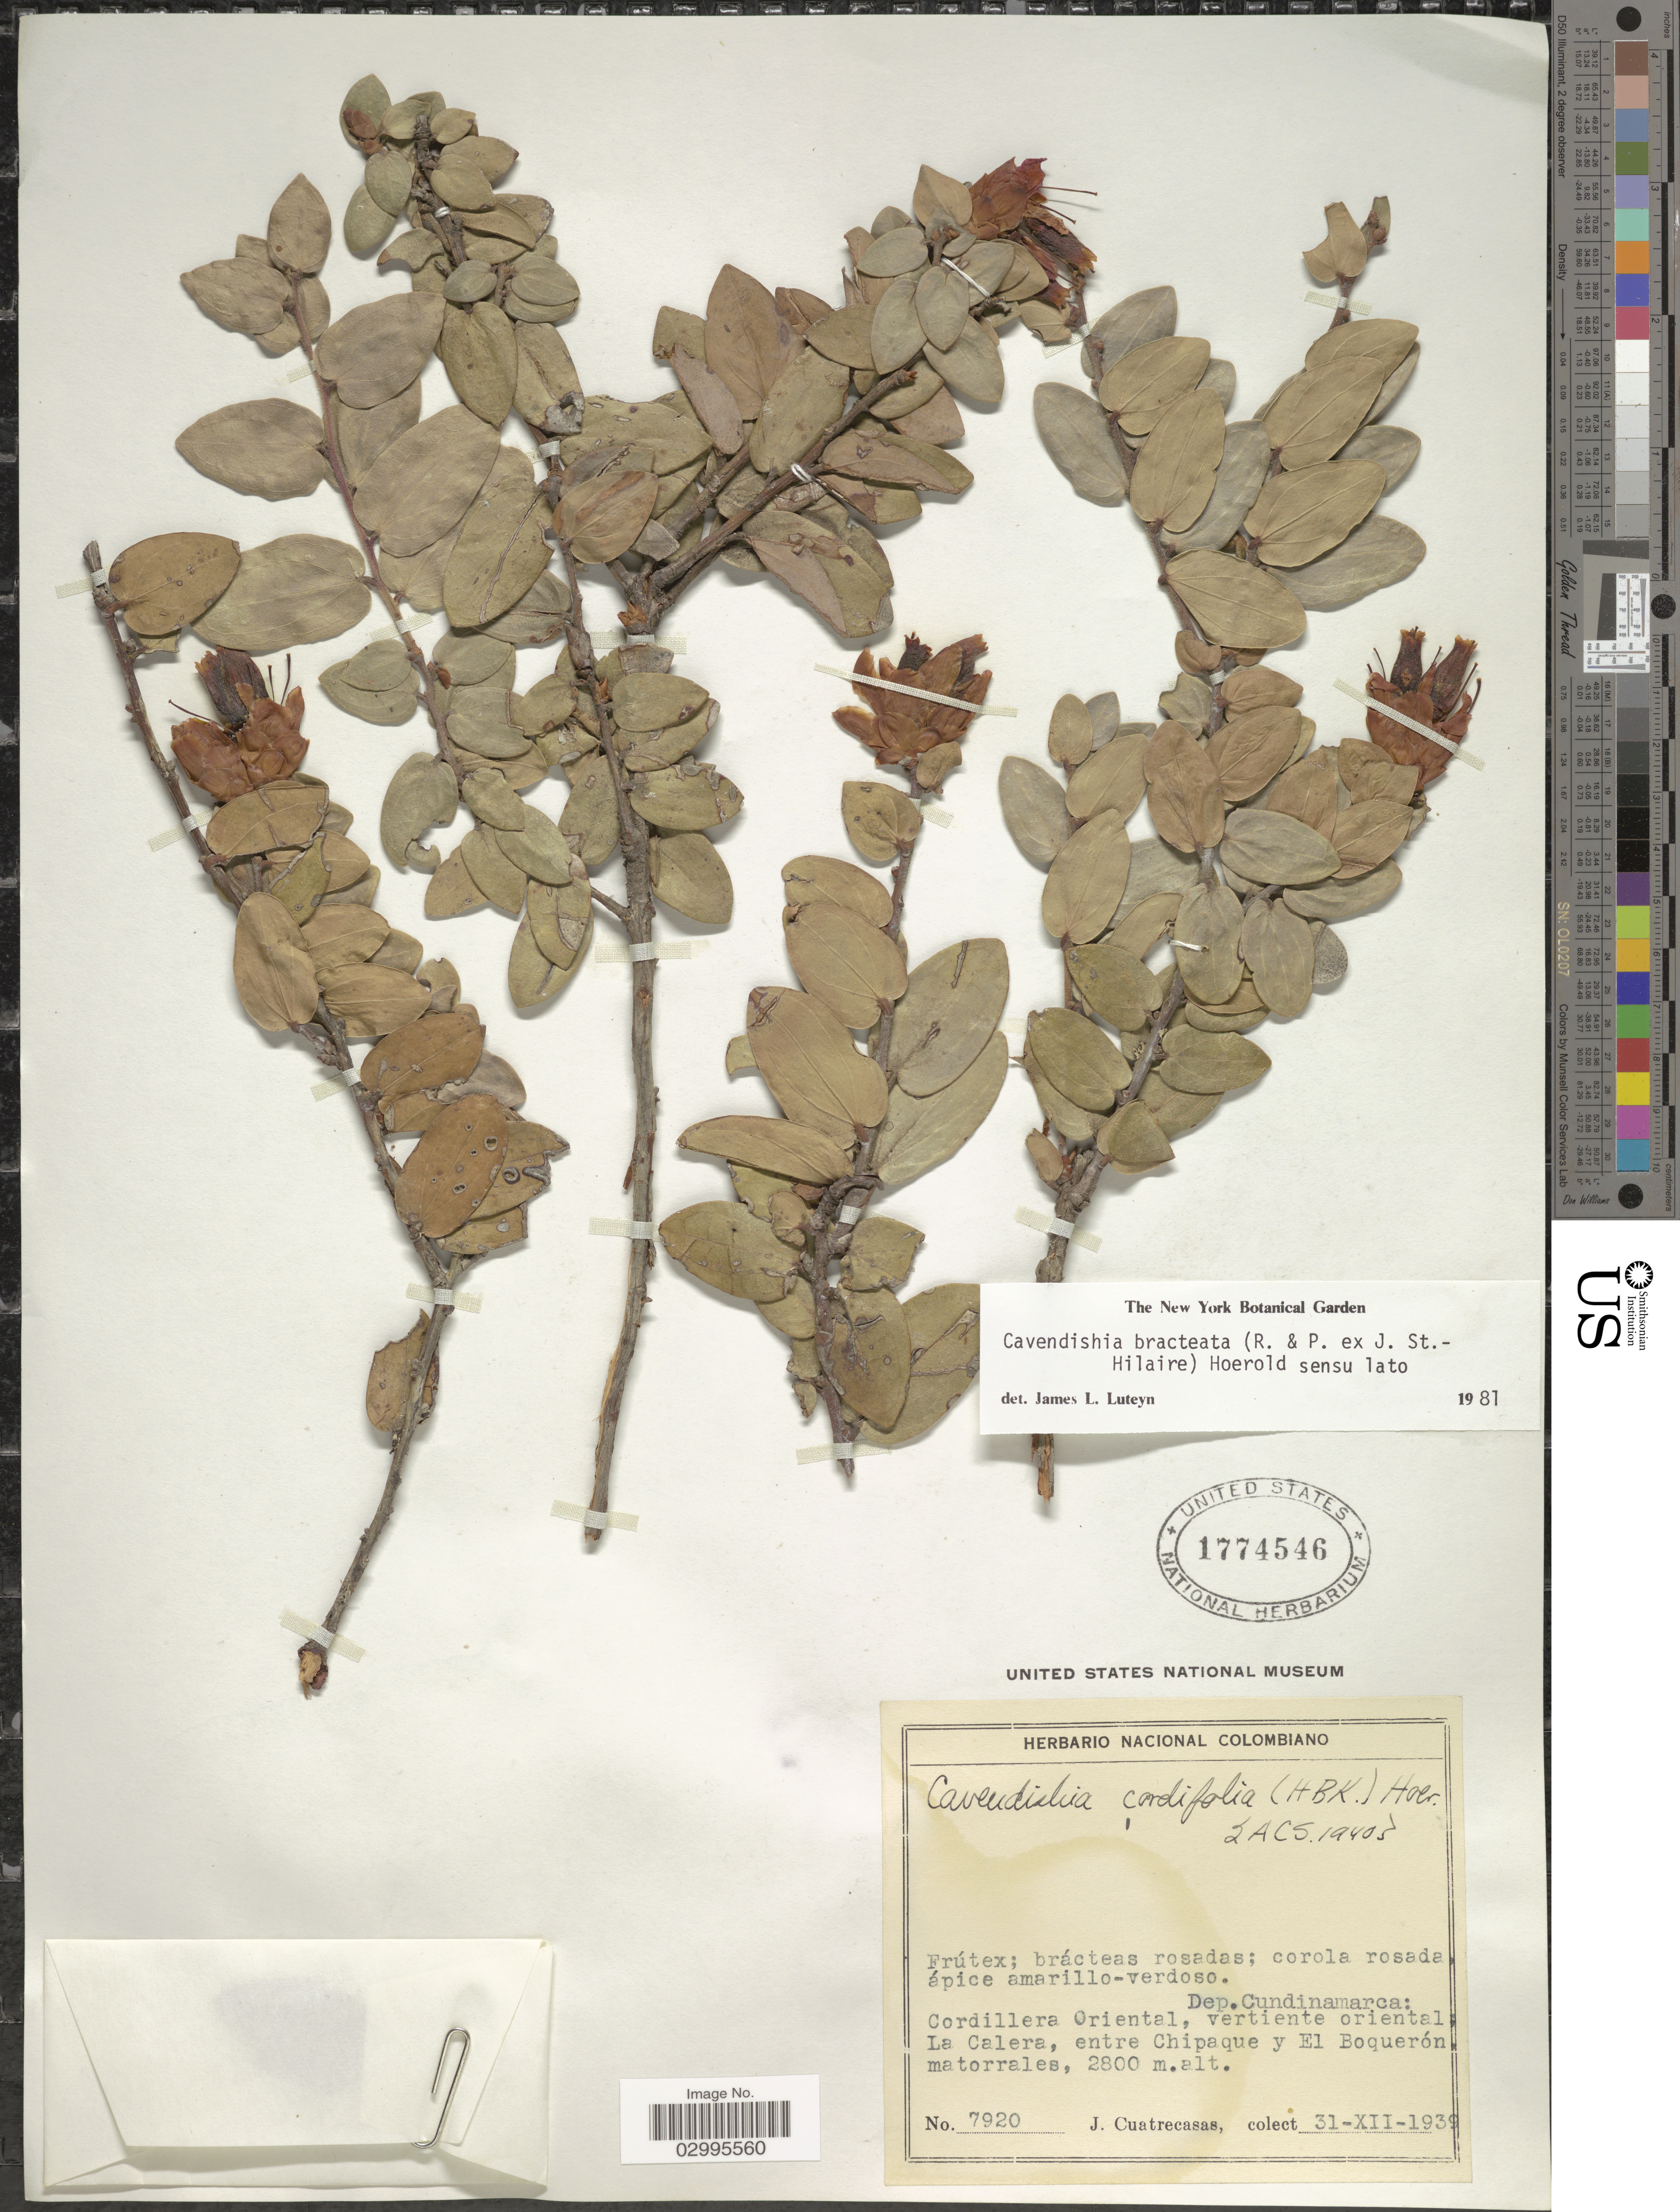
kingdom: Plantae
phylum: Tracheophyta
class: Magnoliopsida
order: Ericales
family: Ericaceae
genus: Cavendishia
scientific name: Cavendishia bracteata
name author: (Ruiz & Pav. ex J. St.-Hil.) Hoerold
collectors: J. Cuatrecasas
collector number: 7920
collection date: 1939-12-31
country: Colombia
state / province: Cundinamarca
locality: Dep. Cundinamarca: Cordillera Oriental, vertiente oriental La Calera, entre Chipaque y El Boquerón matorrales.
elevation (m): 2800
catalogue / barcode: US 1774546